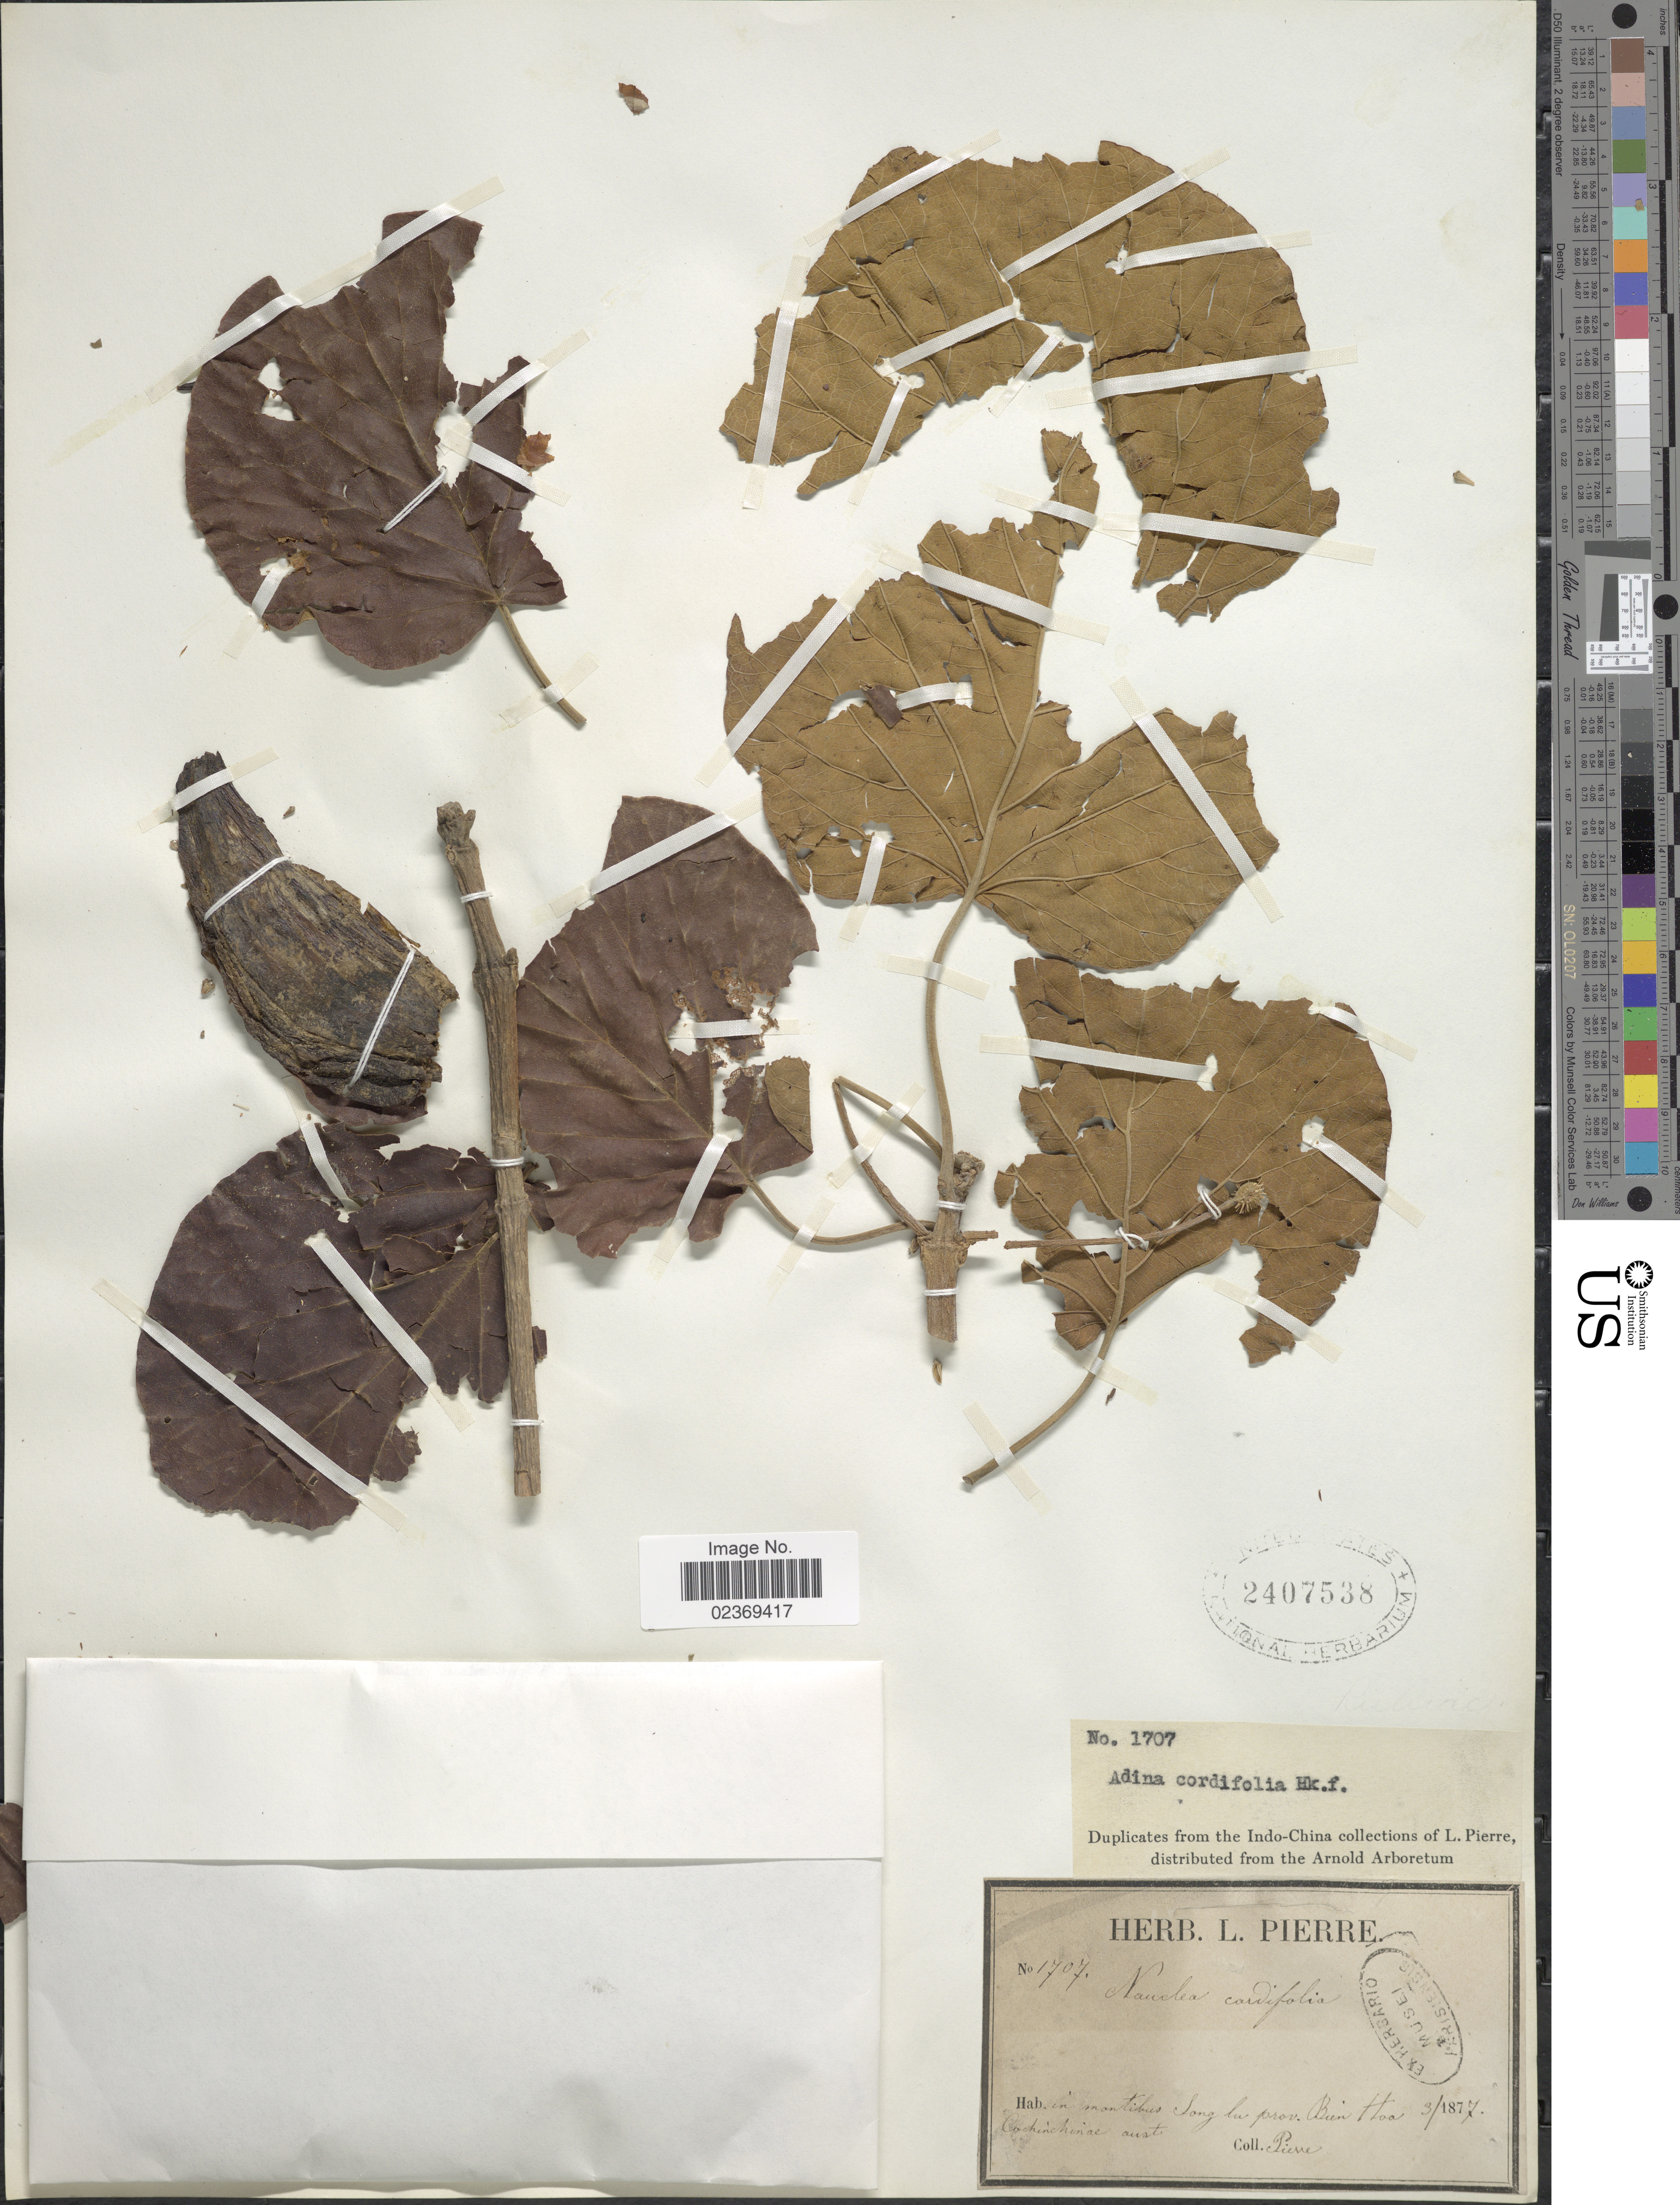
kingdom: Plantae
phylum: Tracheophyta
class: Magnoliopsida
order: Gentianales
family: Rubiaceae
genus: Adina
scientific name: Adina cordifolia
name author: (Roxb.) Hook. f. & Benth.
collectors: L. Pierre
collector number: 1707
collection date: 1877-03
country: Vietnam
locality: In montibus Long lu prov. Bien Hoa, Cochinchinae austr. [interpreted]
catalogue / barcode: US 2407538